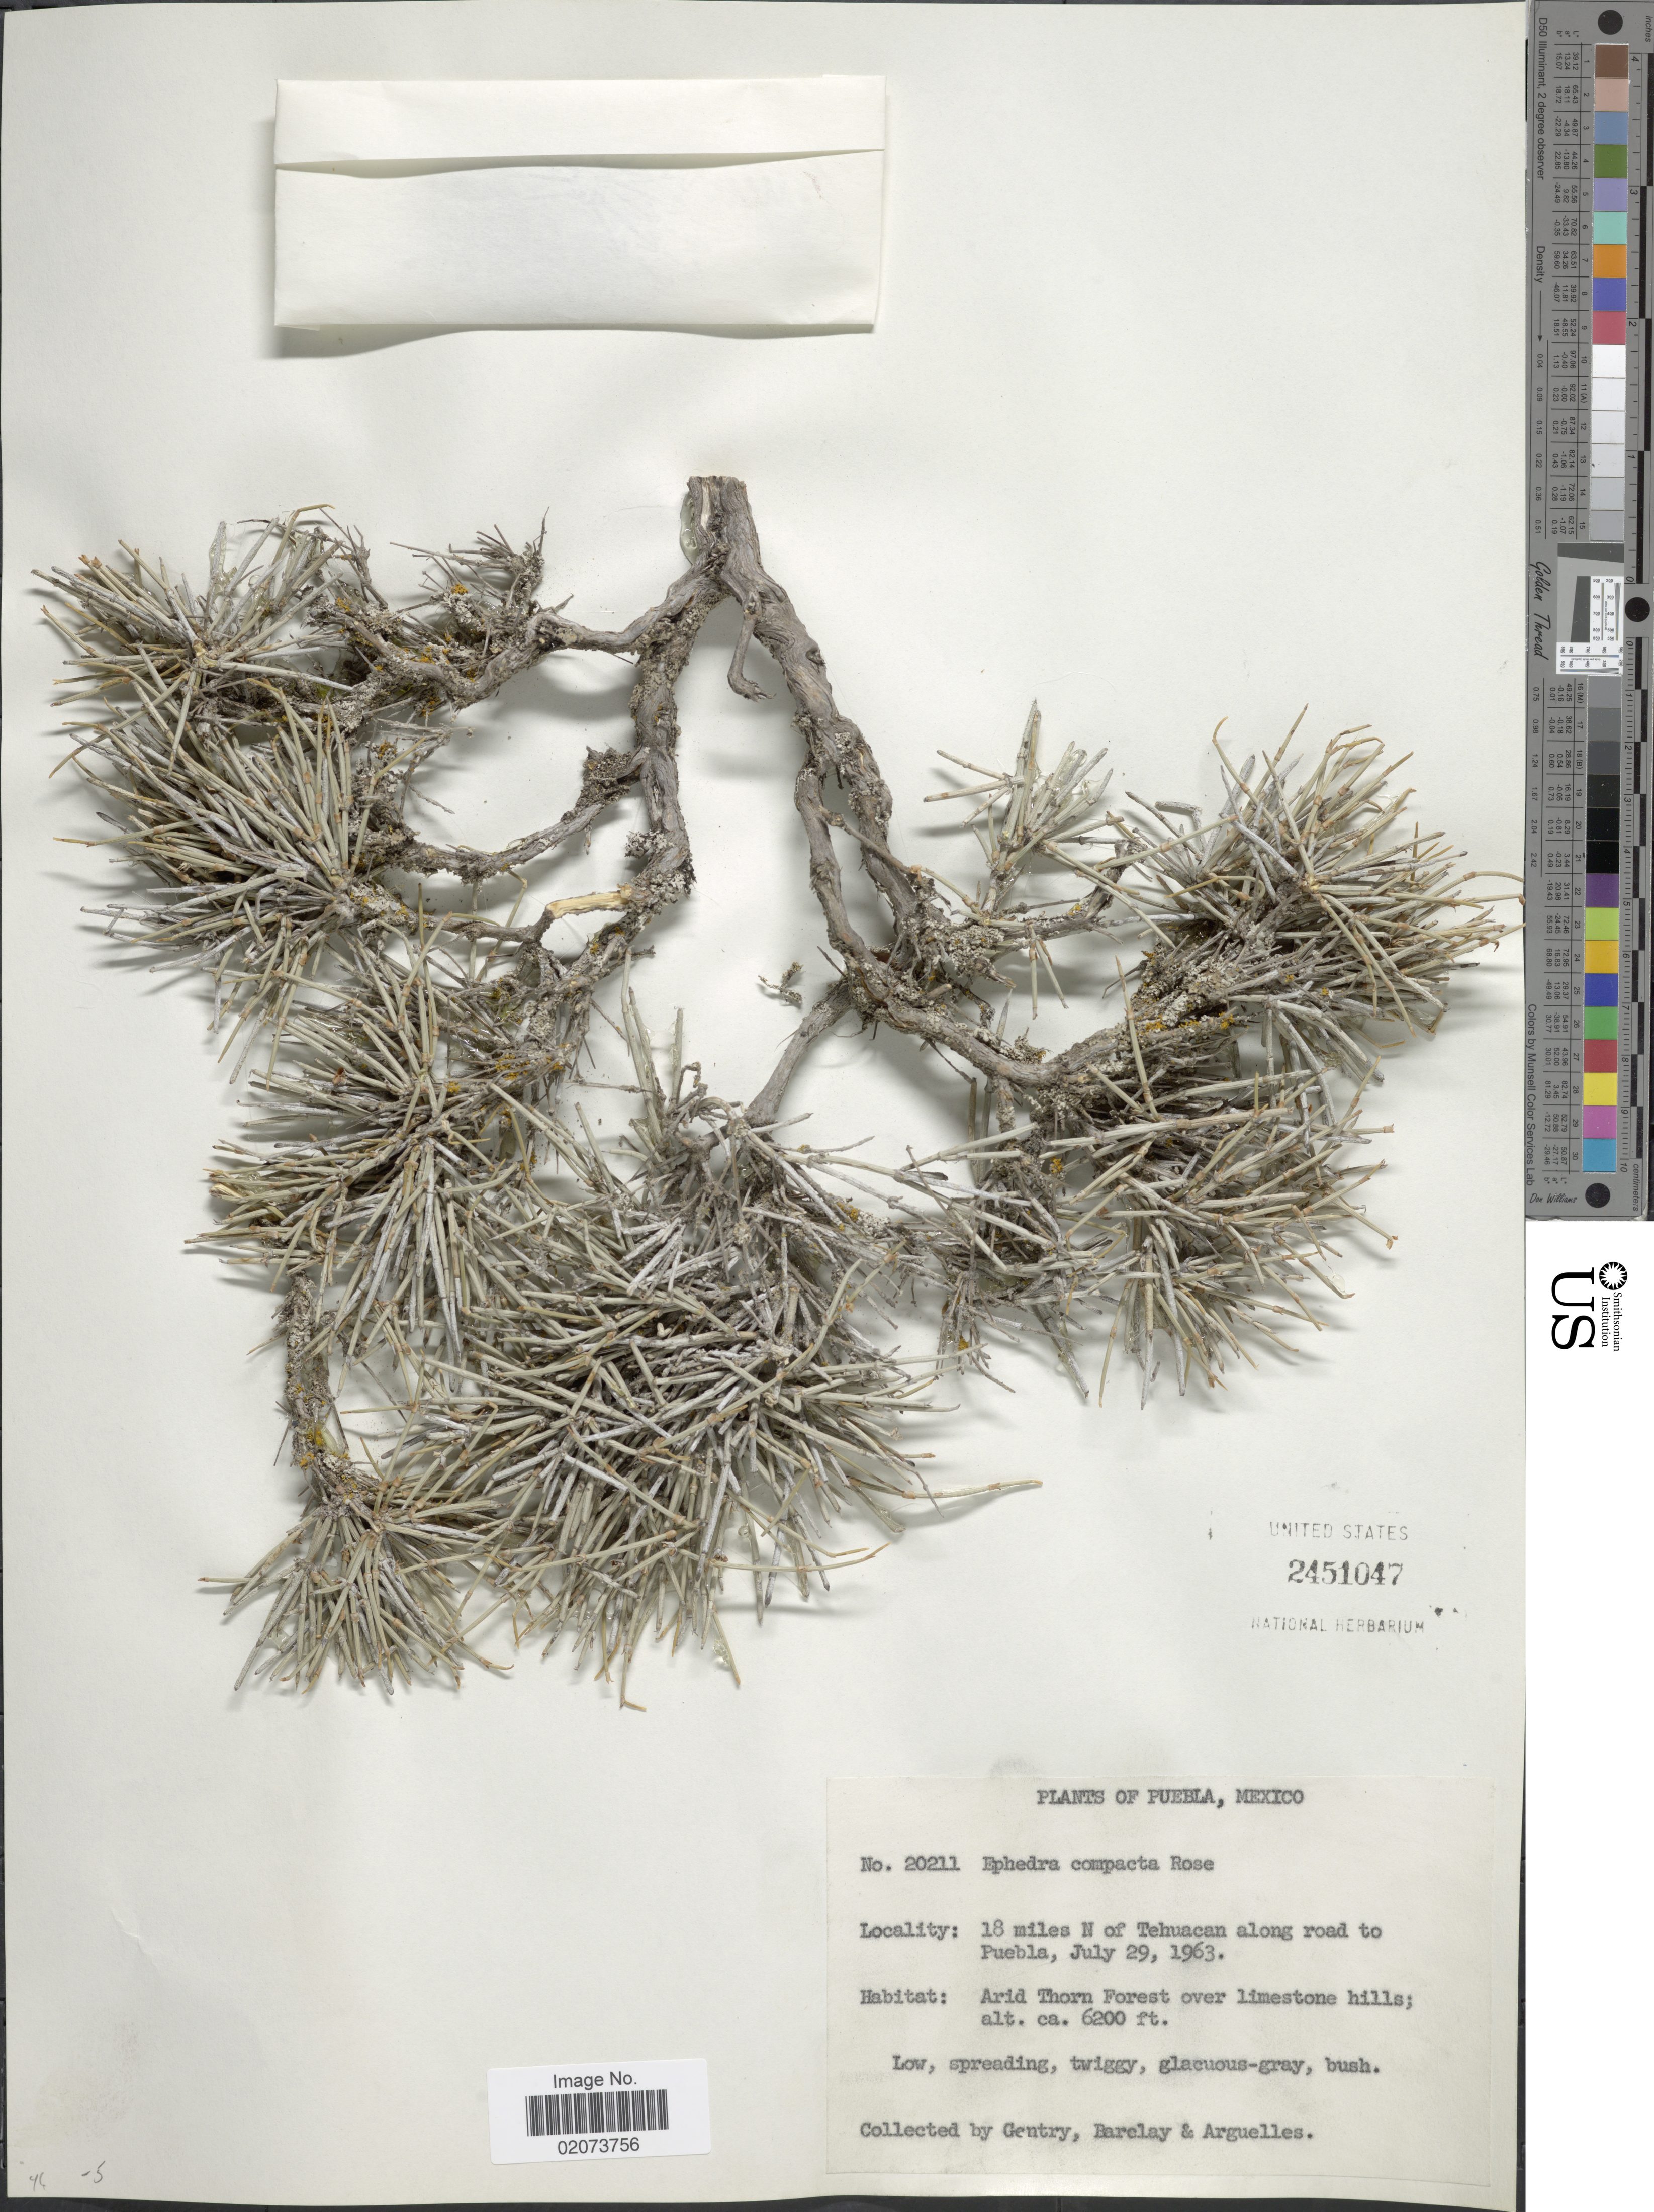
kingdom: Plantae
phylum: Tracheophyta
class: Gnetopsida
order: Ephedrales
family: Ephedraceae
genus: Ephedra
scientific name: Ephedra compacta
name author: Rose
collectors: Gentry, --, -- Barclay & Arguelles, --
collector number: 20211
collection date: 1963-07-29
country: Mexico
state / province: Puebla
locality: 18 miles N of Tehuacan along road to Puebla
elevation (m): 1890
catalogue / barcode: US 2451047